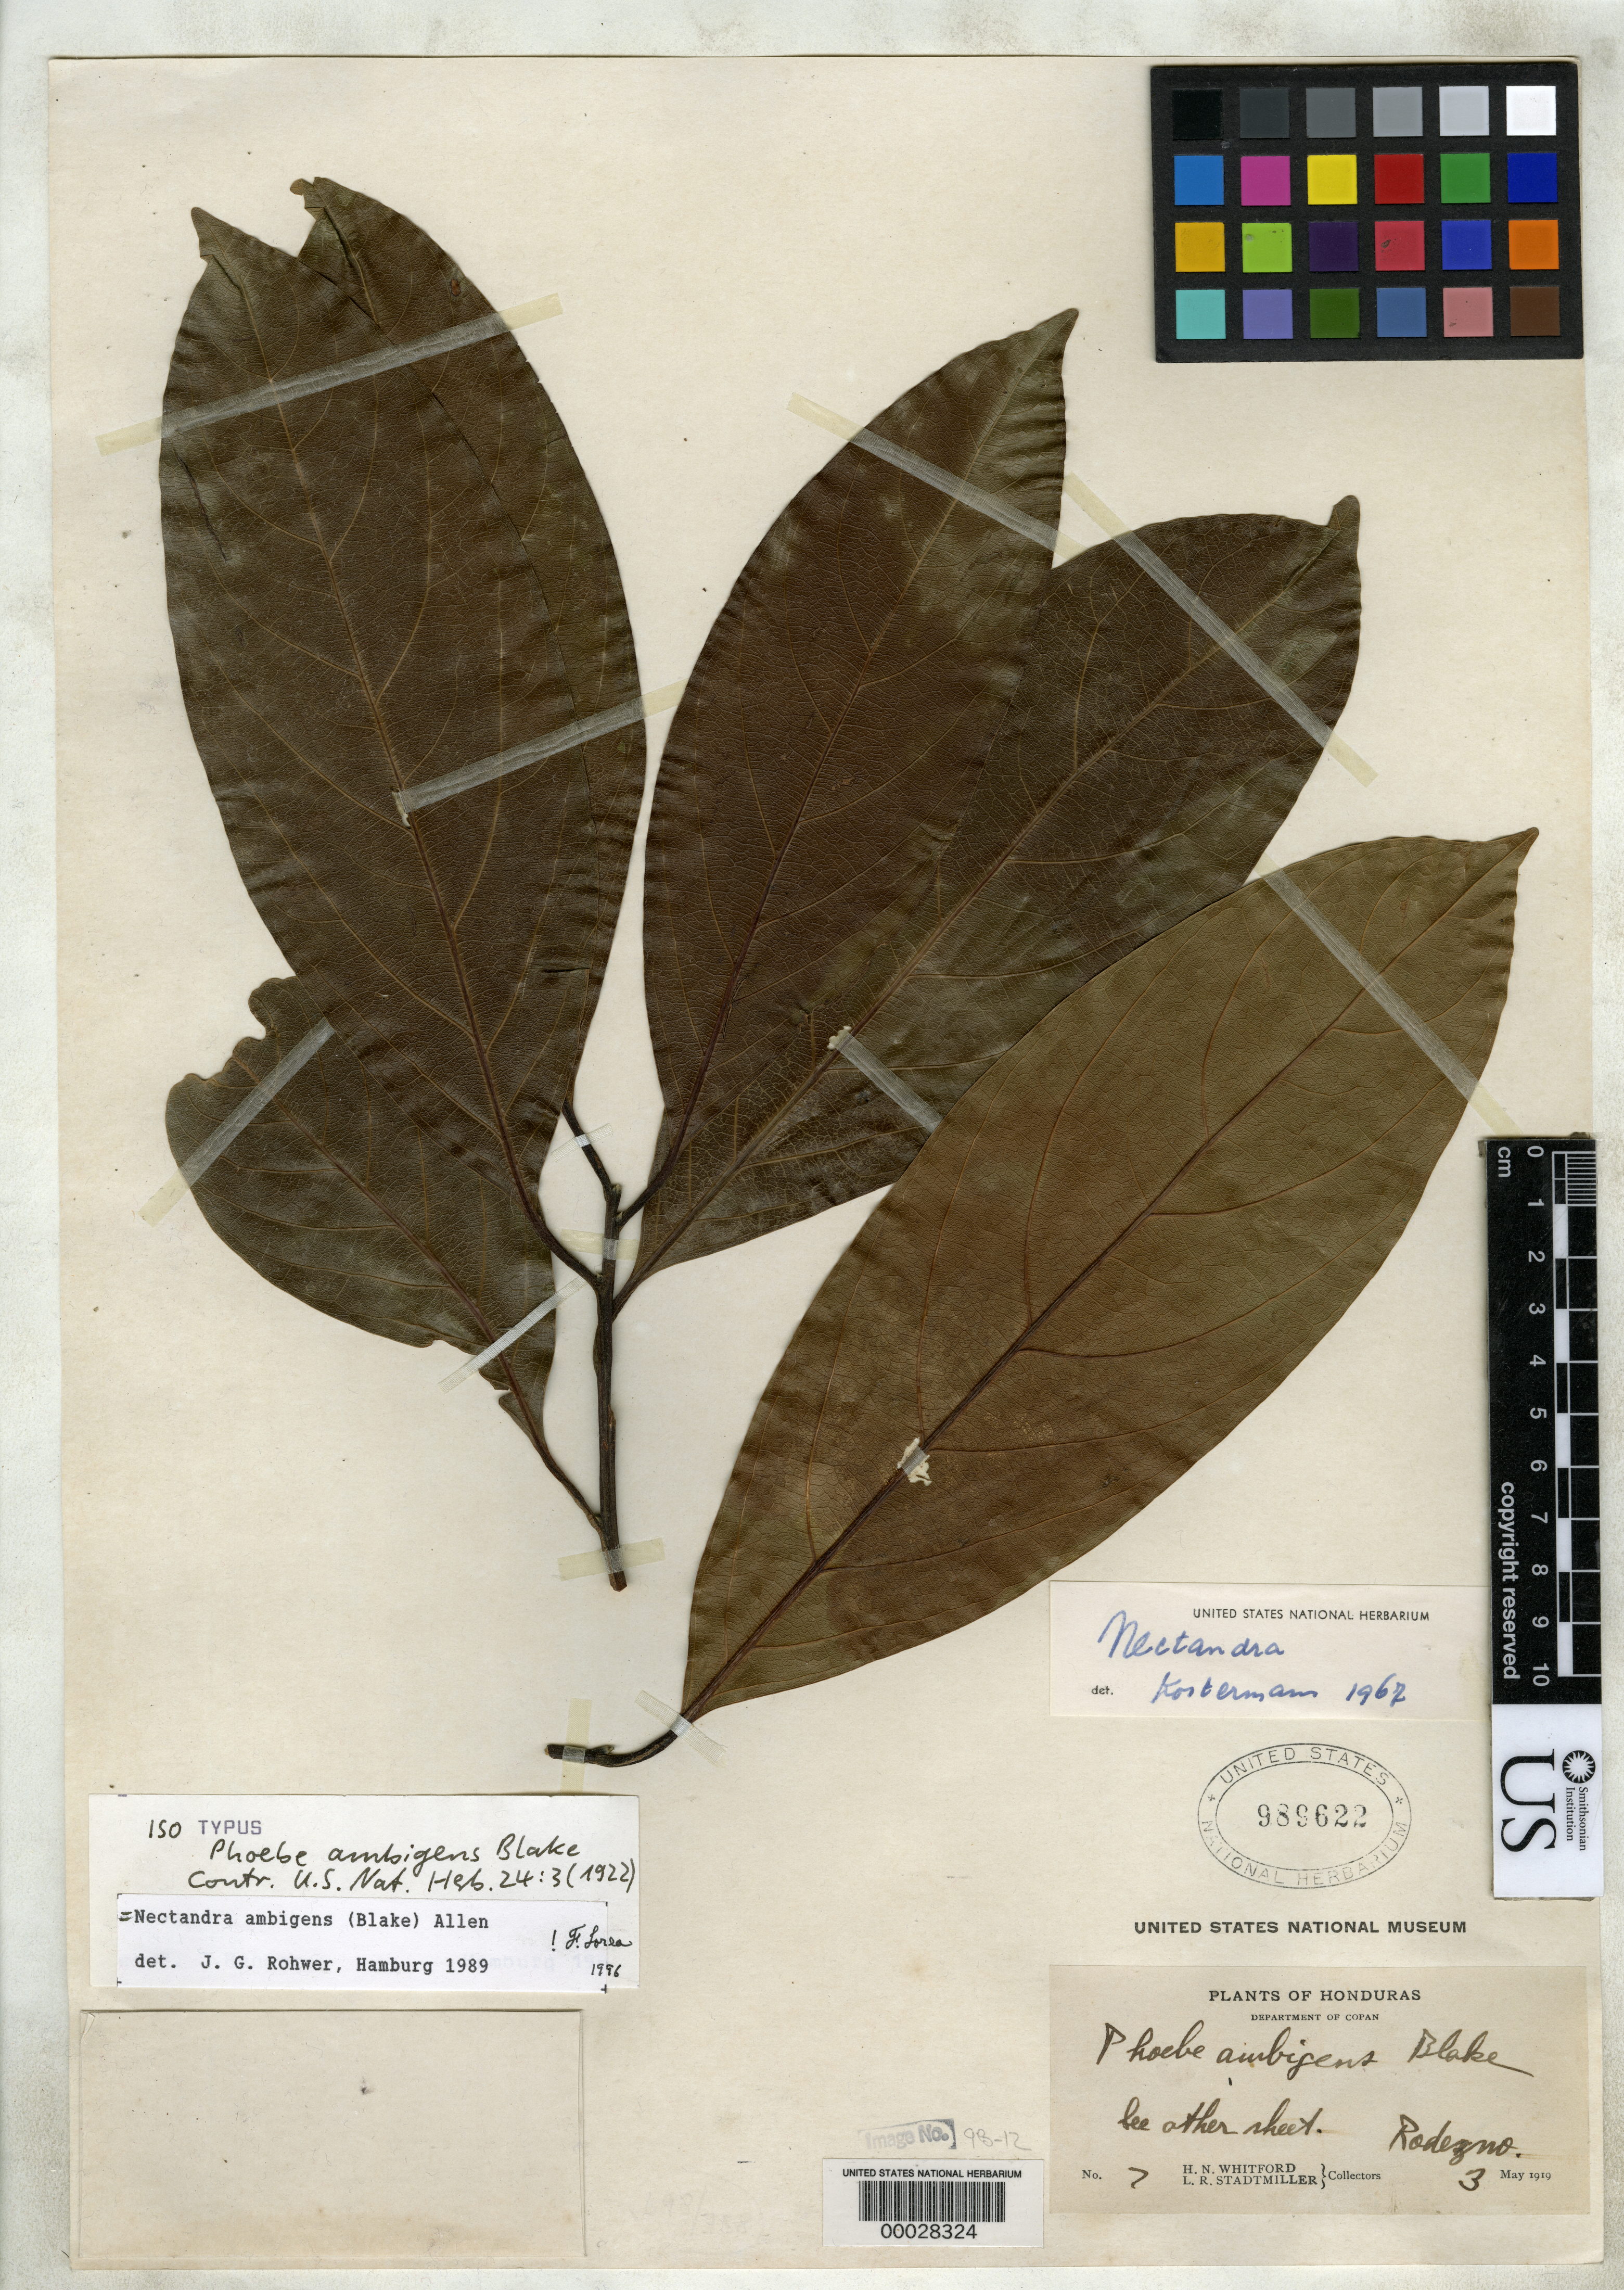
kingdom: Plantae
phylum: Tracheophyta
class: Magnoliopsida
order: Laurales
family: Lauraceae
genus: Phoebe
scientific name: Phoebe ambigens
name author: S.F. Blake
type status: Isotype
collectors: H. N. Whitford & L. Stadtmiller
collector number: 7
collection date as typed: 13 May 1919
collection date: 1919-05-13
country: Honduras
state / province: Copán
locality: Rodezno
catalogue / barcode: US 989622